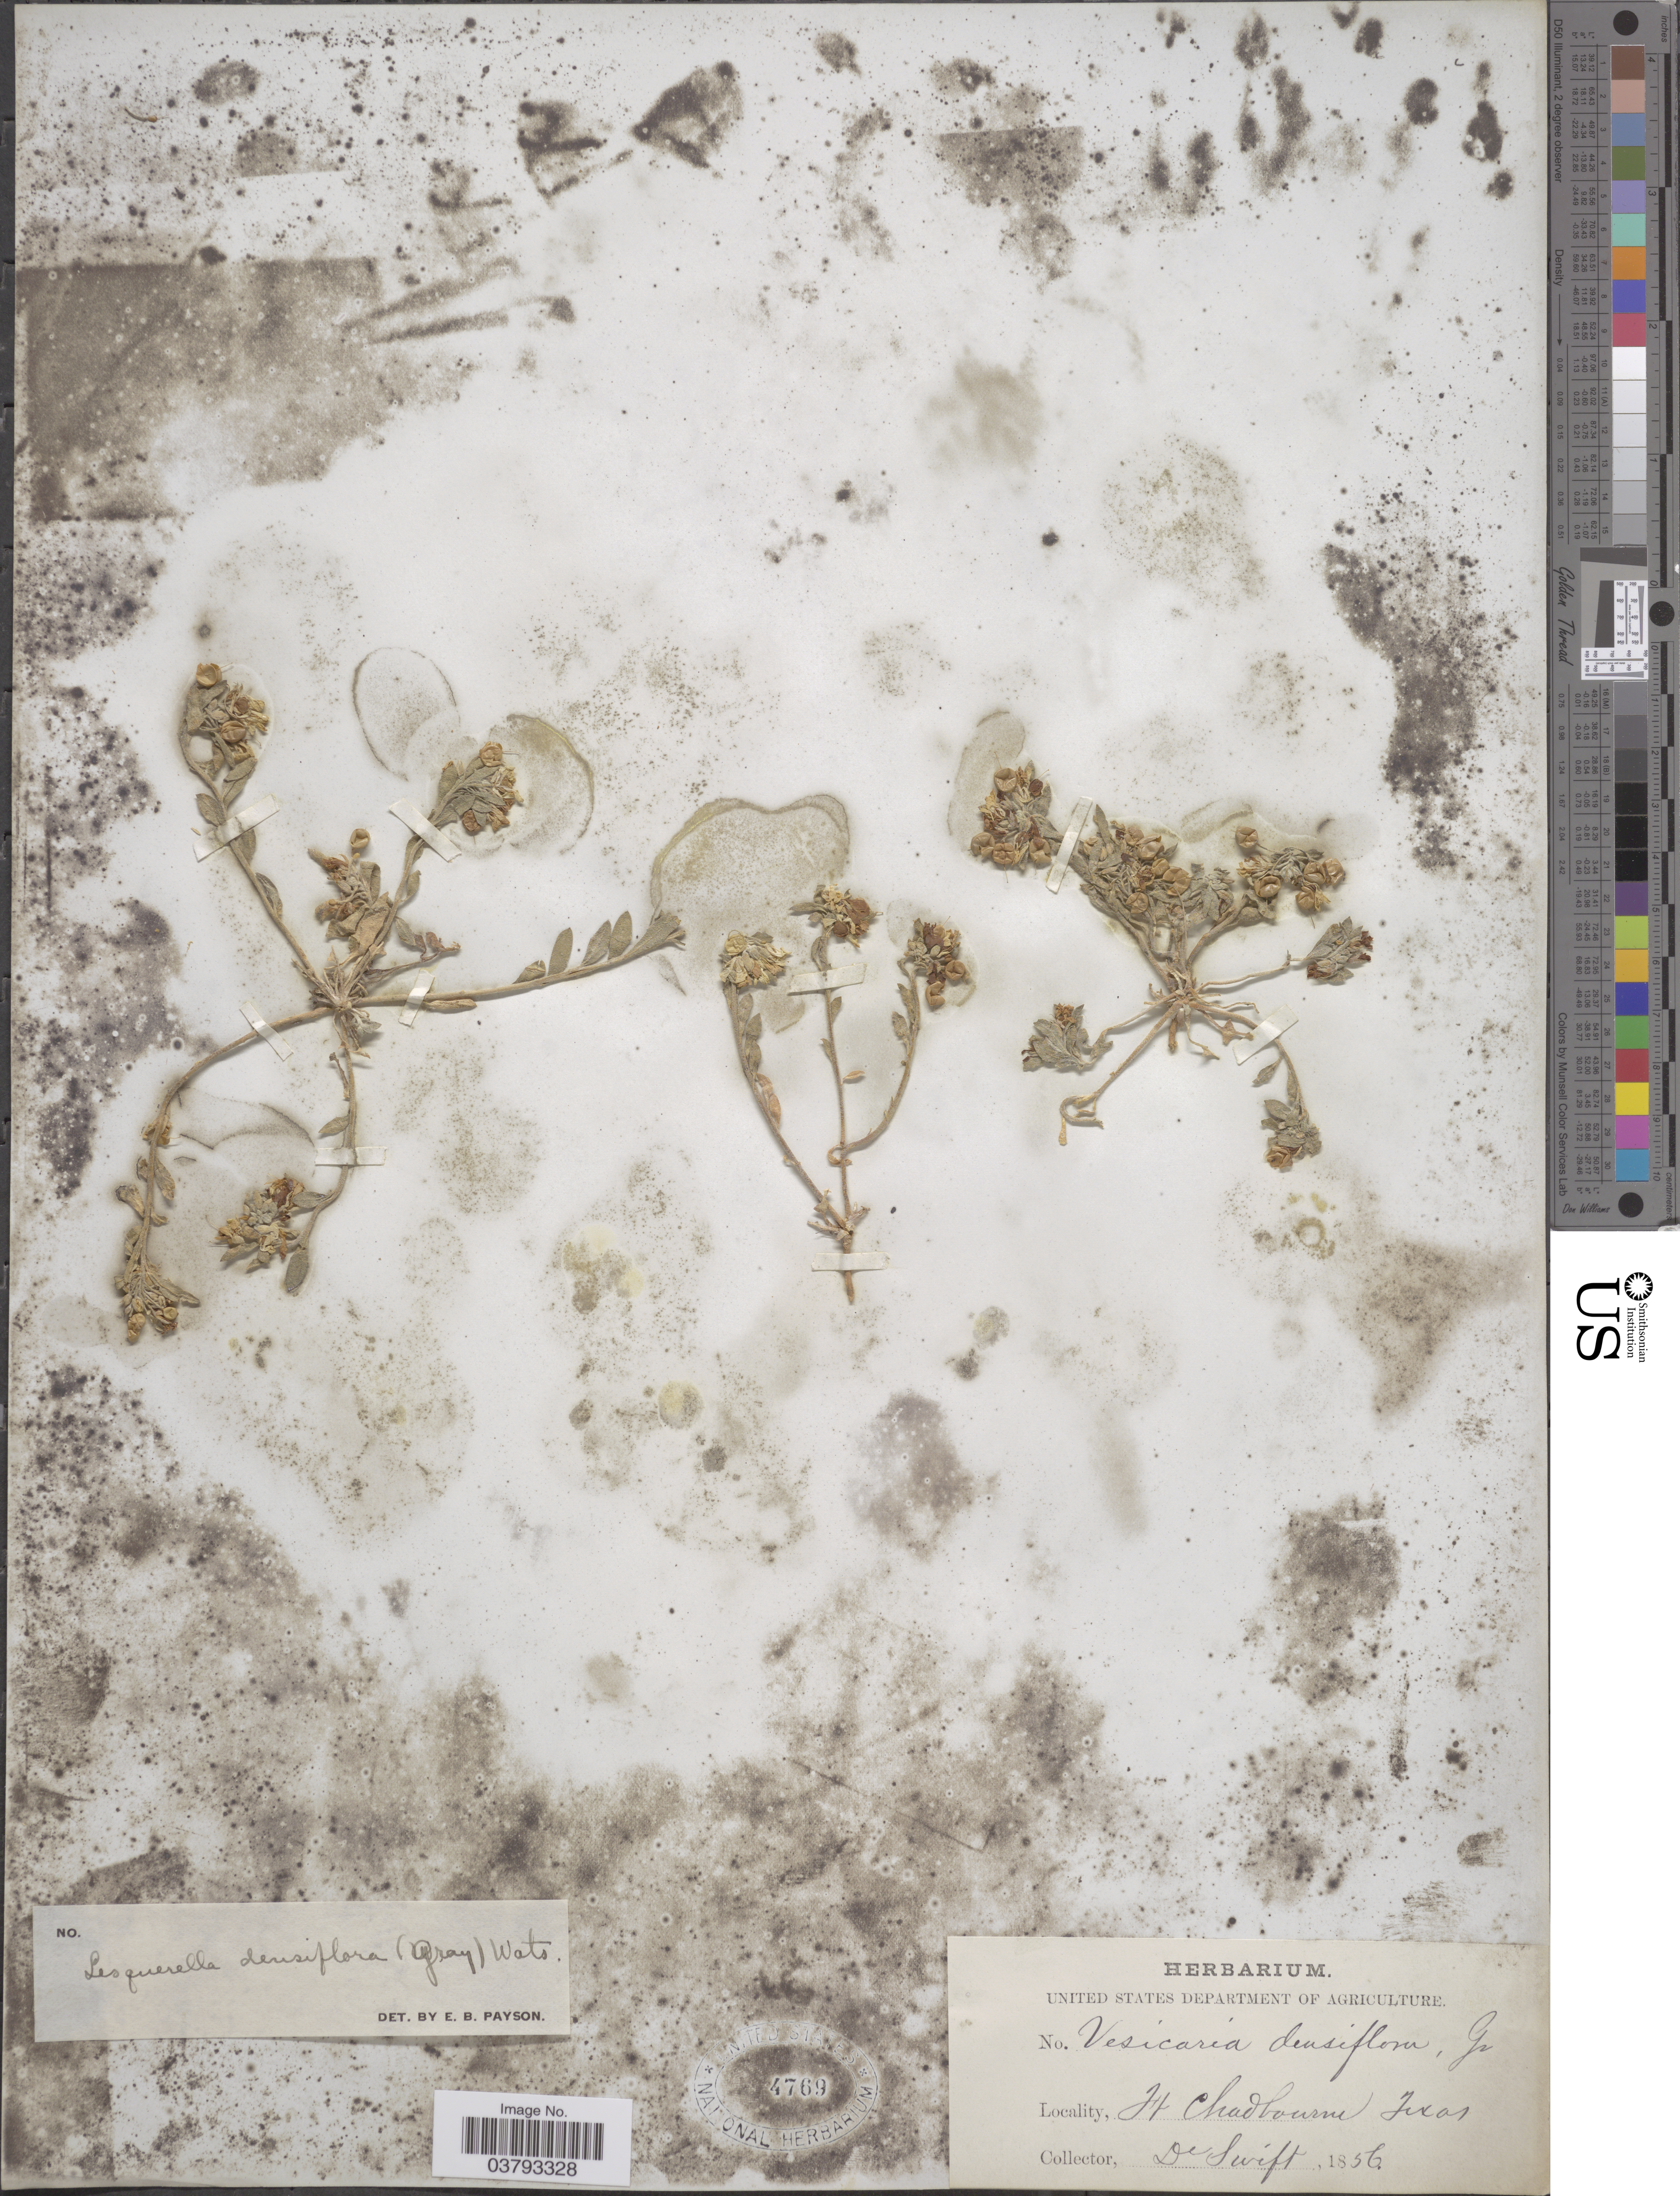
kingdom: Plantae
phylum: Tracheophyta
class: Magnoliopsida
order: Brassicales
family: Brassicaceae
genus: Lesquerella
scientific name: Lesquerella densiflora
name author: (A. Gray) S. Watson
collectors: Swift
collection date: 1856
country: United States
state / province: Texas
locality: Ft. Chadbourne.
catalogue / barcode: US 4769